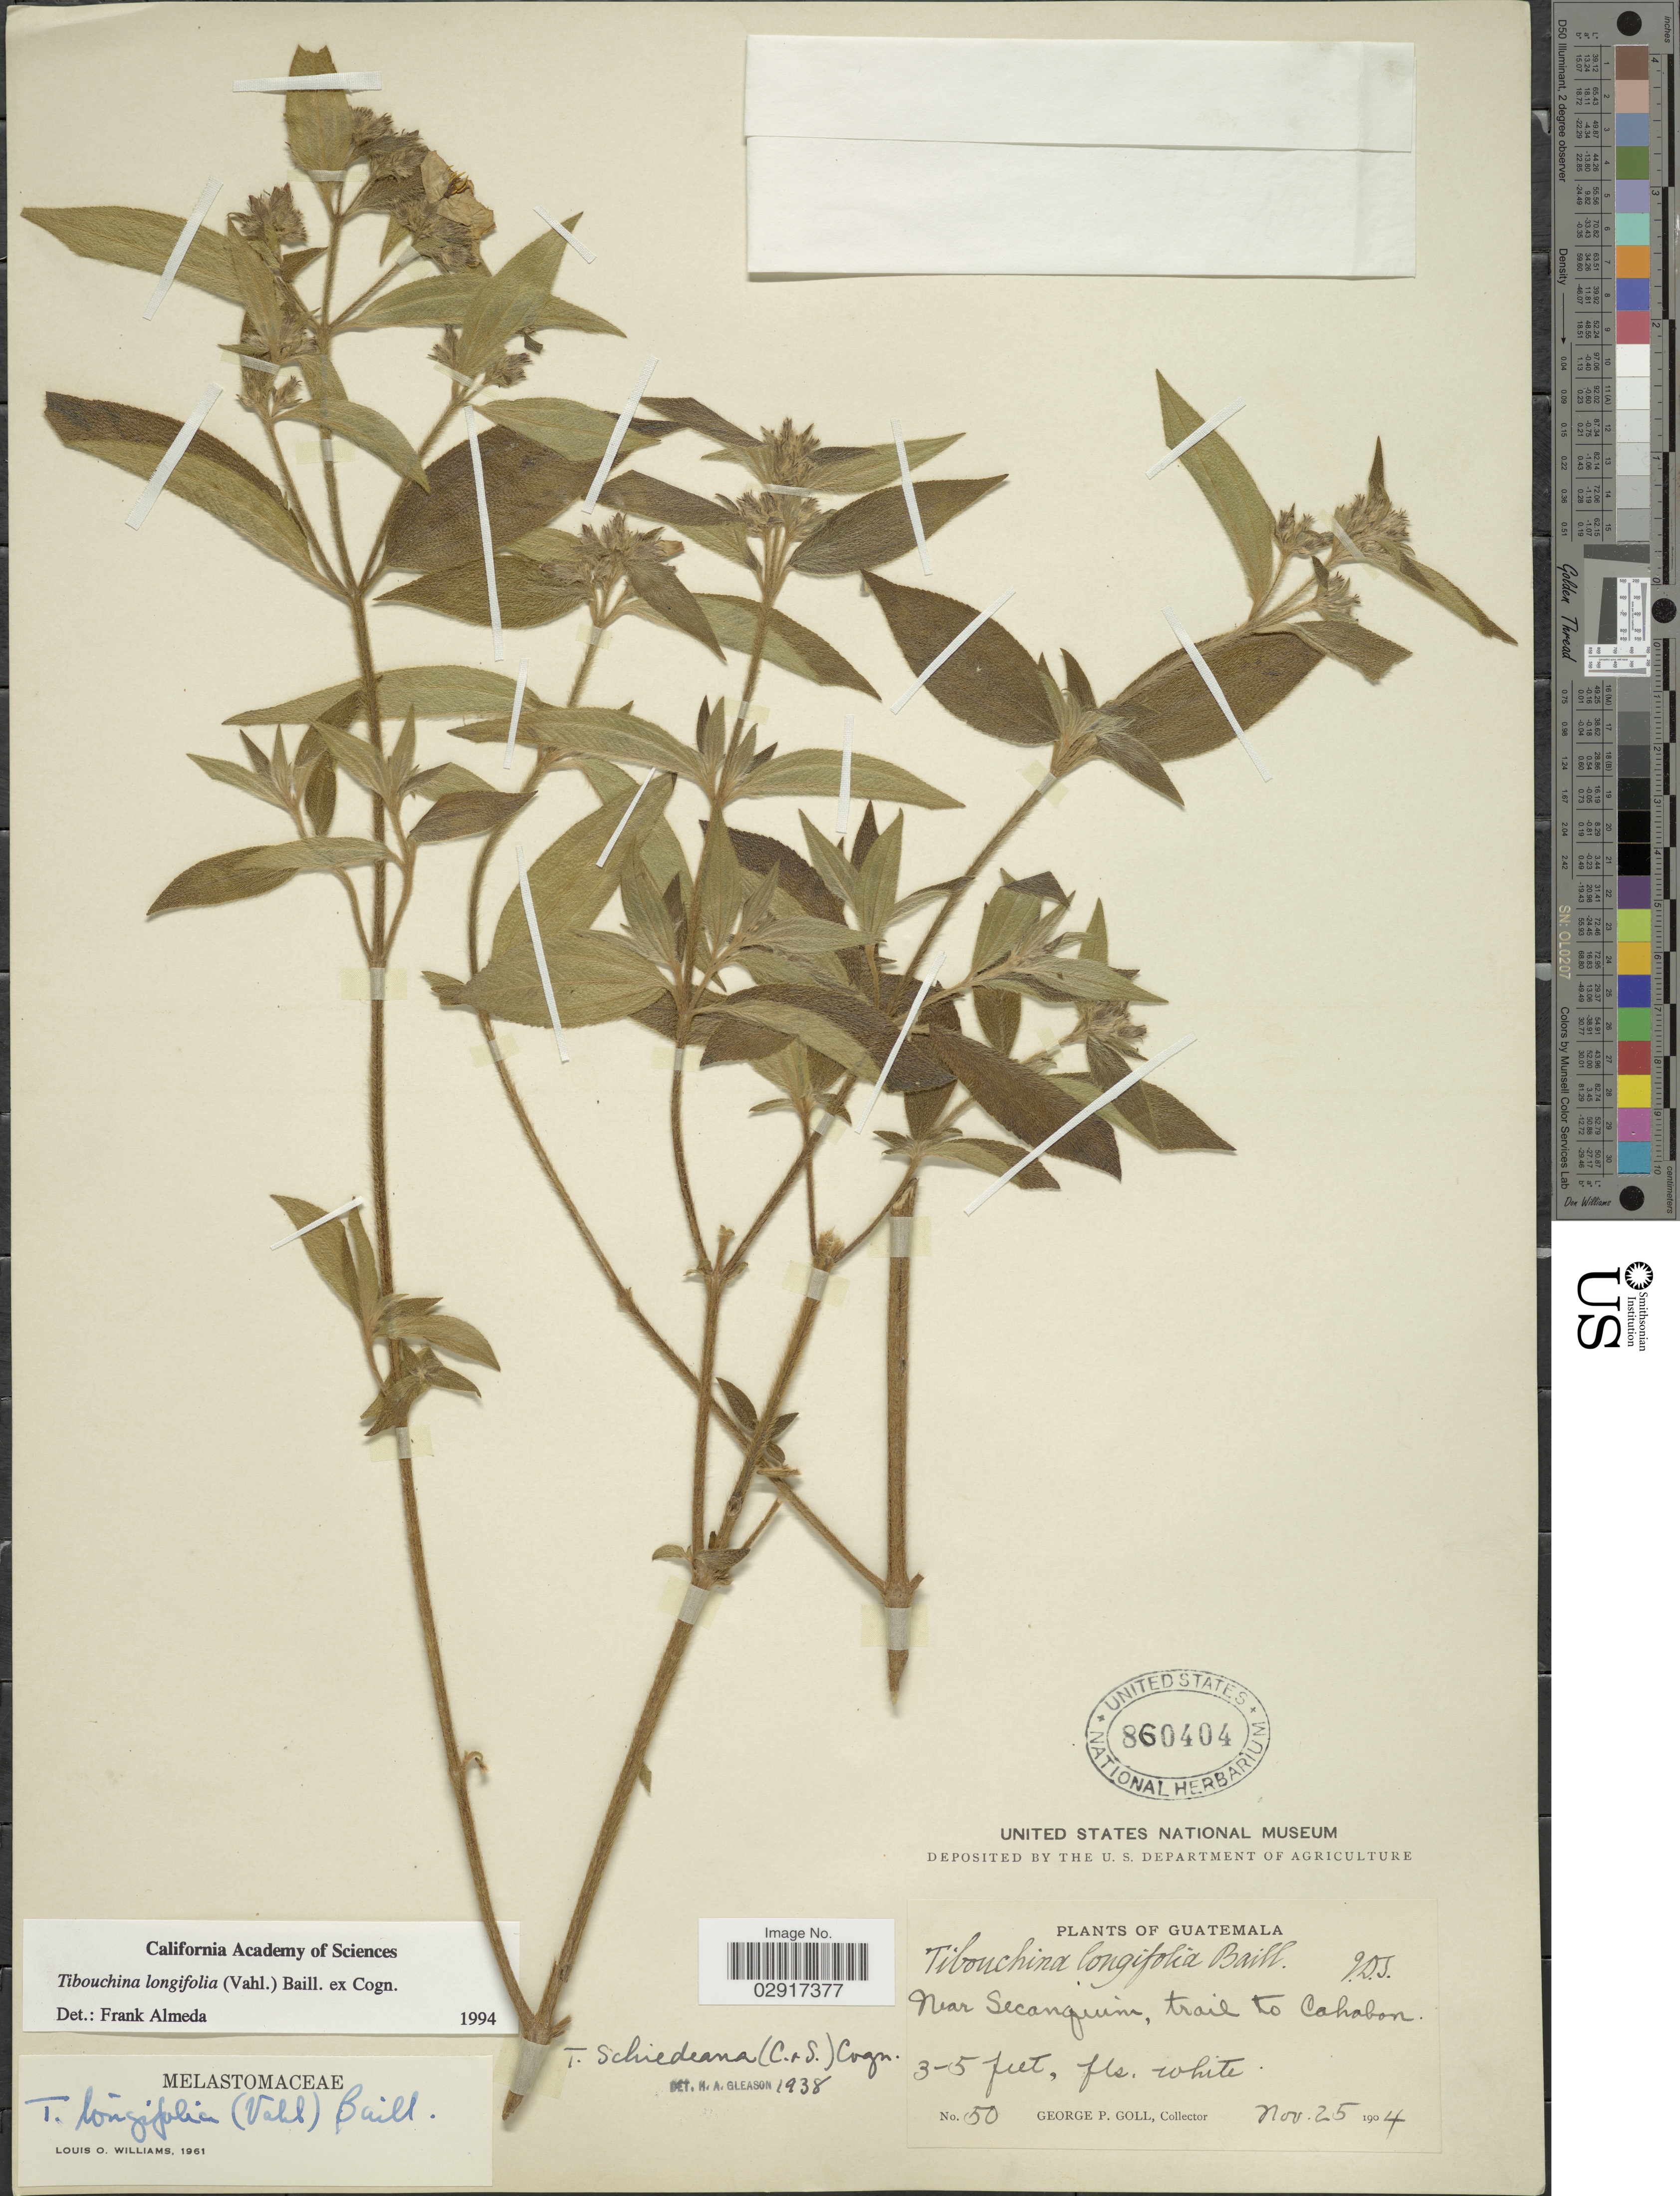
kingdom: Plantae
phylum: Tracheophyta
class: Magnoliopsida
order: Myrtales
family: Melastomataceae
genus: Chaetogastra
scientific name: Chaetogastra longifolia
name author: (Vahl) DC.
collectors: G. P. Goll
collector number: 50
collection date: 1904-11-25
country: Guatemala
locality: Near Secanqium, trail to Cahabon.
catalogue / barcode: US 860404